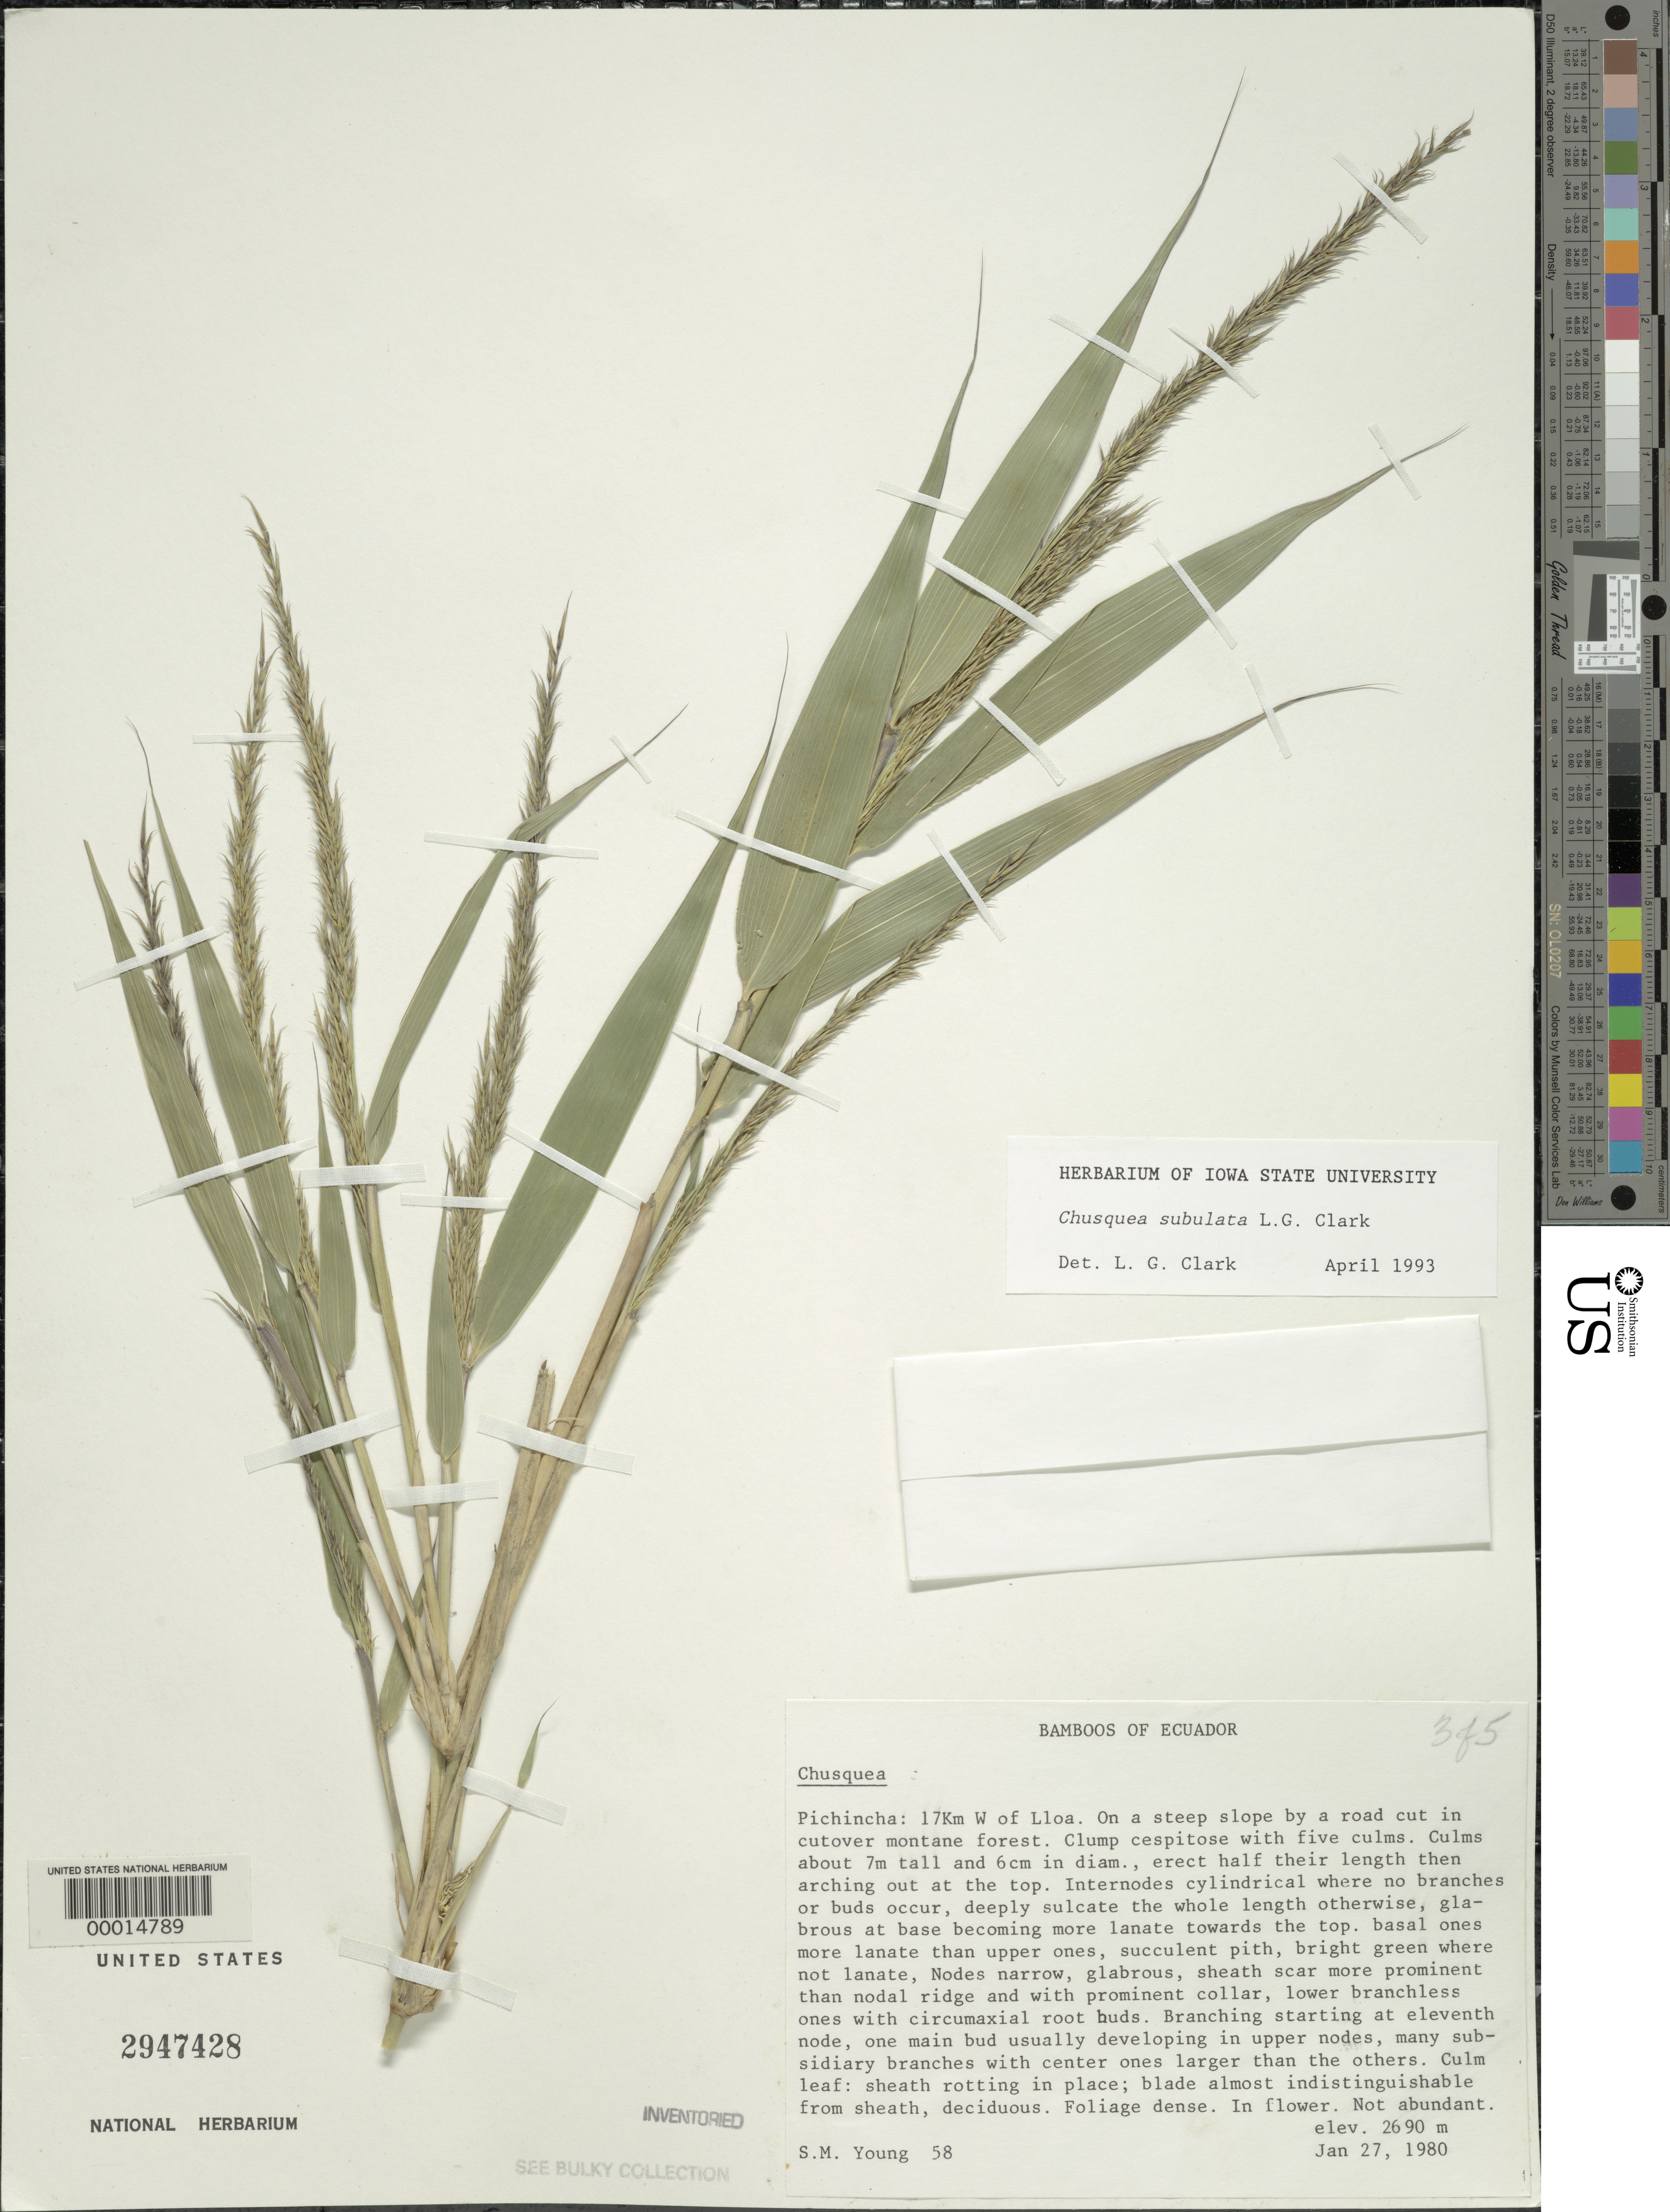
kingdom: Plantae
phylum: Tracheophyta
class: Liliopsida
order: Poales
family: Poaceae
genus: Chusquea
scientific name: Chusquea subulata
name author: L.G. Clark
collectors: S. Young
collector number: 58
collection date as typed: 27 Jan 1980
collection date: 1980-01-27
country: Ecuador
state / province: Pichincha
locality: Lloa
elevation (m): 2690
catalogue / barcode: US 2947428